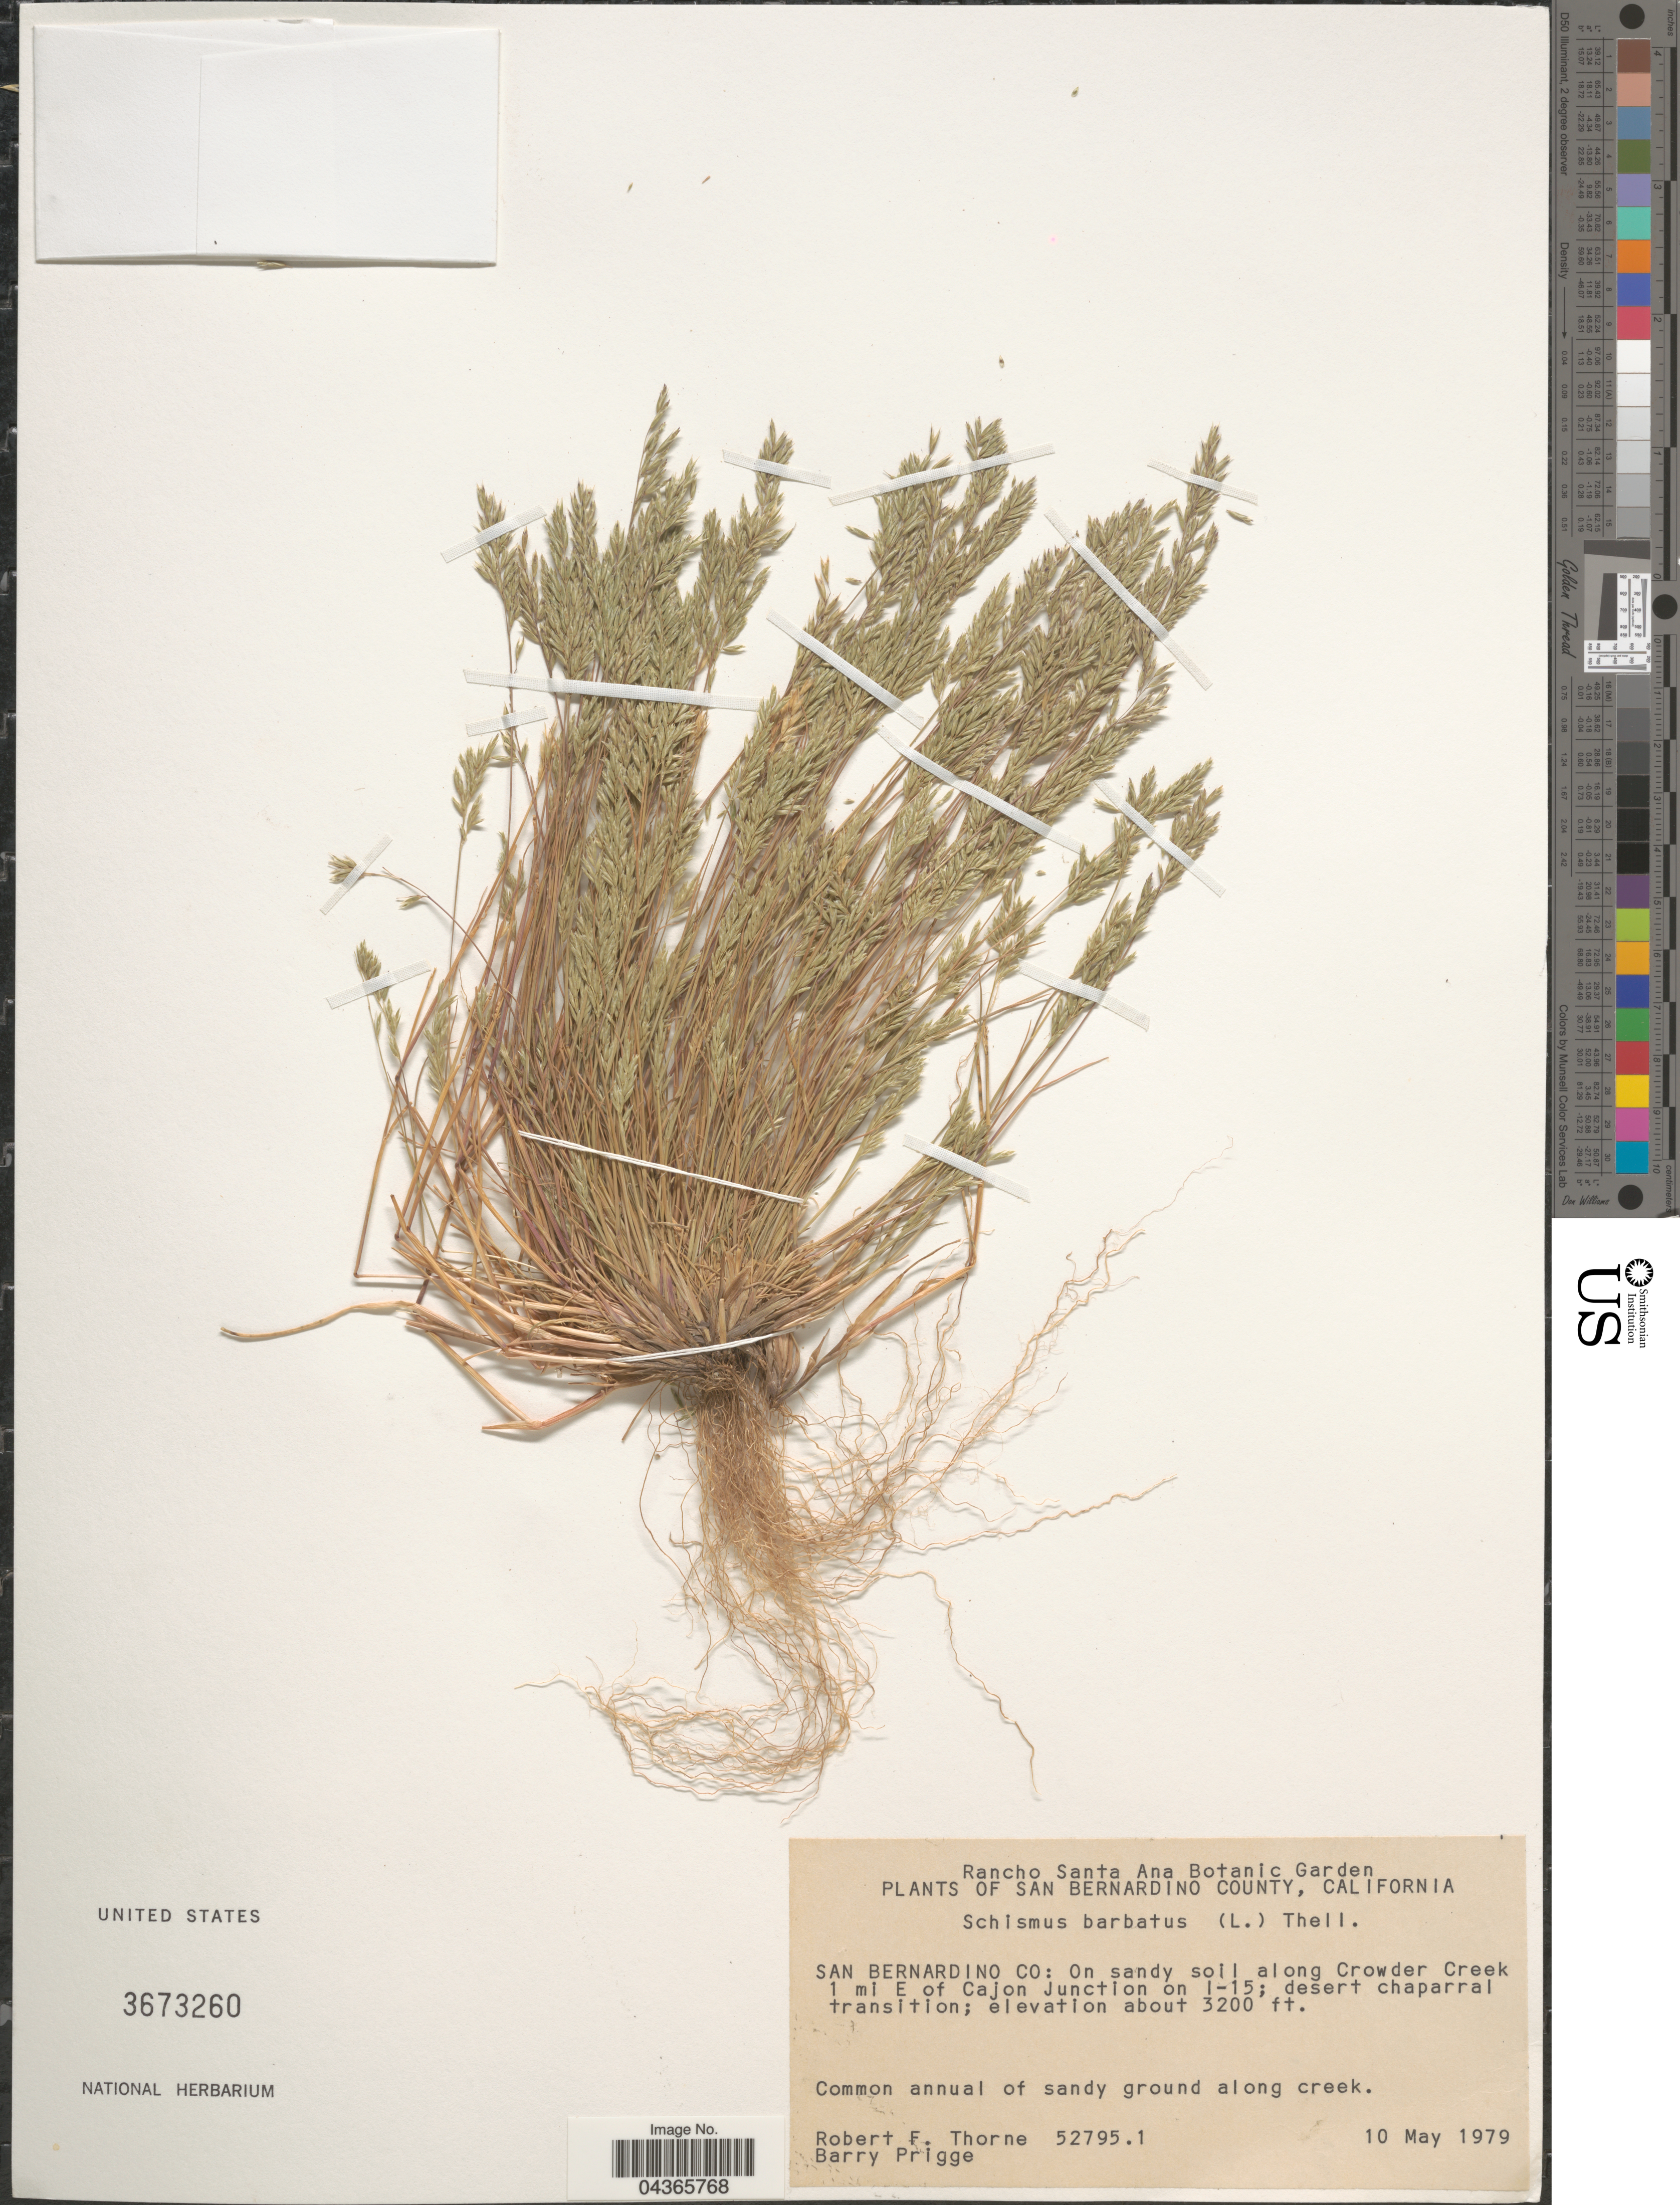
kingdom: Plantae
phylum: Tracheophyta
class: Liliopsida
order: Poales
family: Poaceae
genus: Schismus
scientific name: Schismus barbatus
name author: (L.) Thell.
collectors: R. F. Thorne & B. Prigge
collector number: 52795.1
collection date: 1979-05-10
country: United States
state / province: California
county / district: San Bernardino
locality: San Bernardino County. San Bernardino Co: On sandy soil along Crowder Creek 1 mi E of Cajon Junction on I-15; desert chaparral transition.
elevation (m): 975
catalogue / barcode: US 3673260